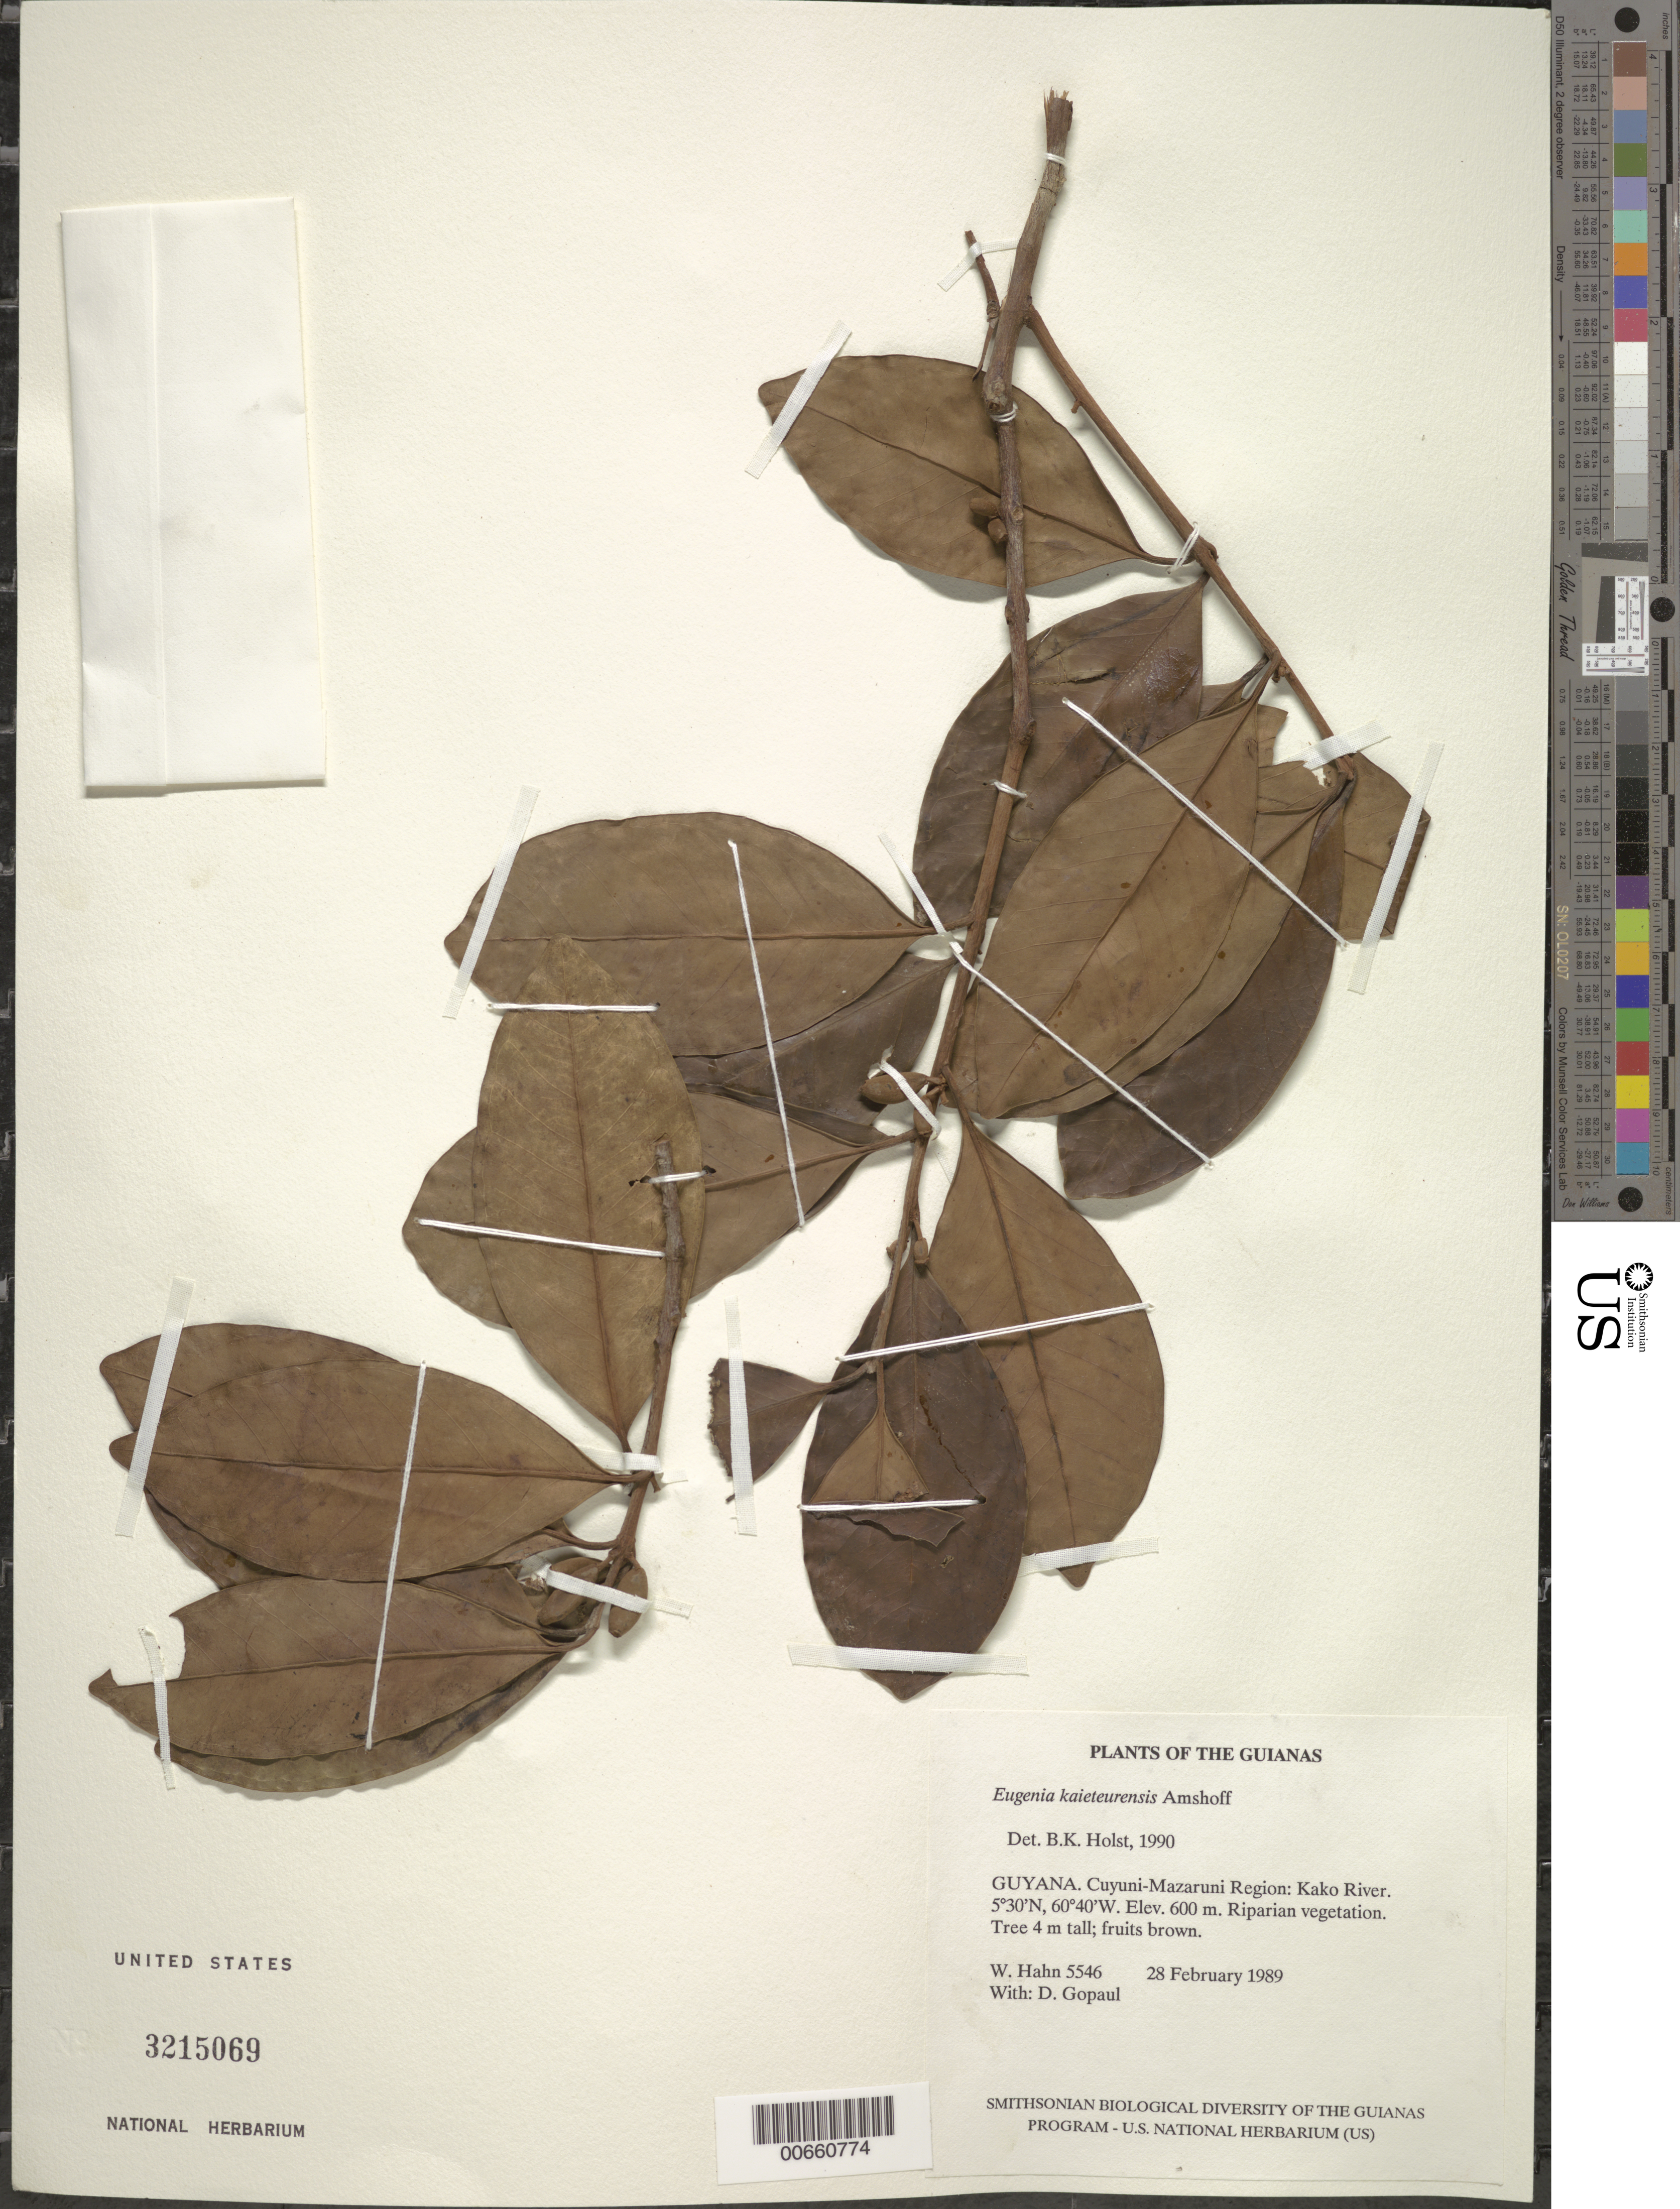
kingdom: Plantae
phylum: Tracheophyta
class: Magnoliopsida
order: Myrtales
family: Myrtaceae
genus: Eugenia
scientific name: Eugenia kaieteurensis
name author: Amshoff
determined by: Holst, Bruce K.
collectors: W. Hahn & D. Gopaul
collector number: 5546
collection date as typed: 28 February 1989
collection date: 1989-02-28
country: Guyana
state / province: Cuyuni-Mazaruni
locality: Kako River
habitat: Riparian vegetation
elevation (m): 600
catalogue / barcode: US 3215069